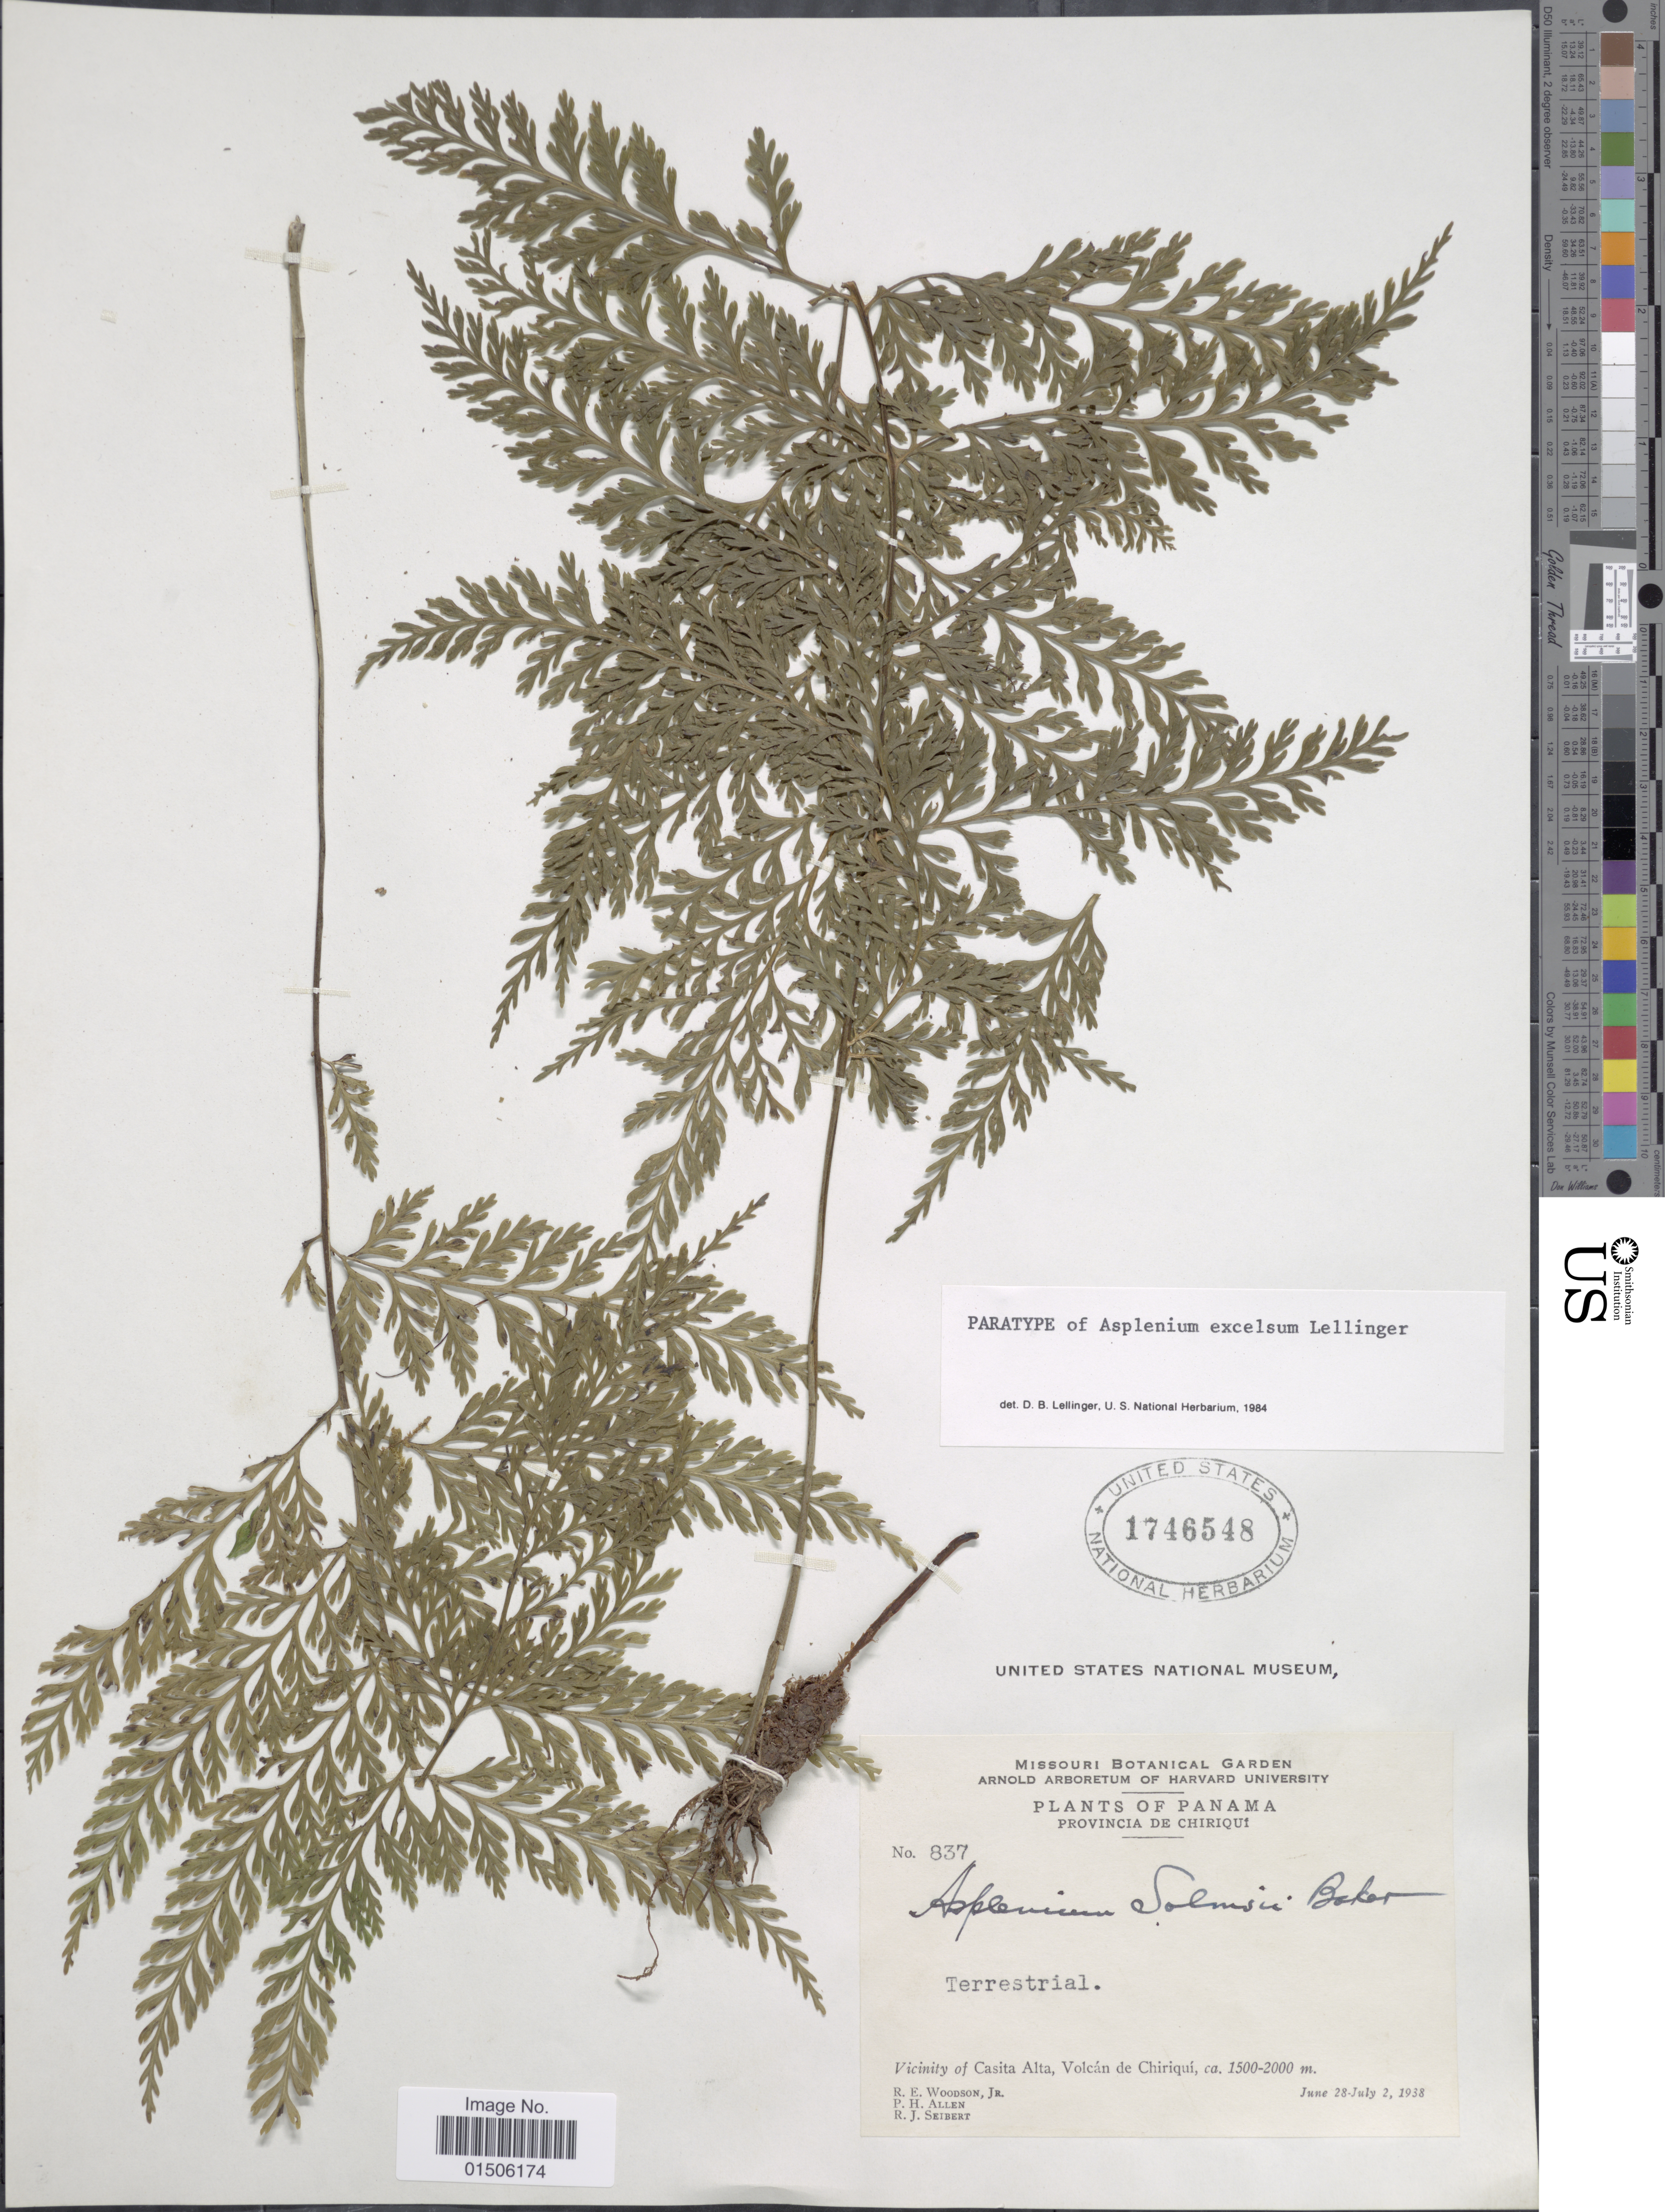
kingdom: Plantae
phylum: Tracheophyta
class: Polypodiopsida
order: Polypodiales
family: Aspleniaceae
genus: Asplenium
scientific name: Asplenium excelsum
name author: Lellinger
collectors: R. E. Woodson, P. H. Allen & R. J. Seibert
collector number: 837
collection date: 1938-06-28/1938-07-02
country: Panama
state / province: Chiriqui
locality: Vicinity of Casita Alta, Volcán de Chiriquí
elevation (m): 1500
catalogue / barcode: US 1746548